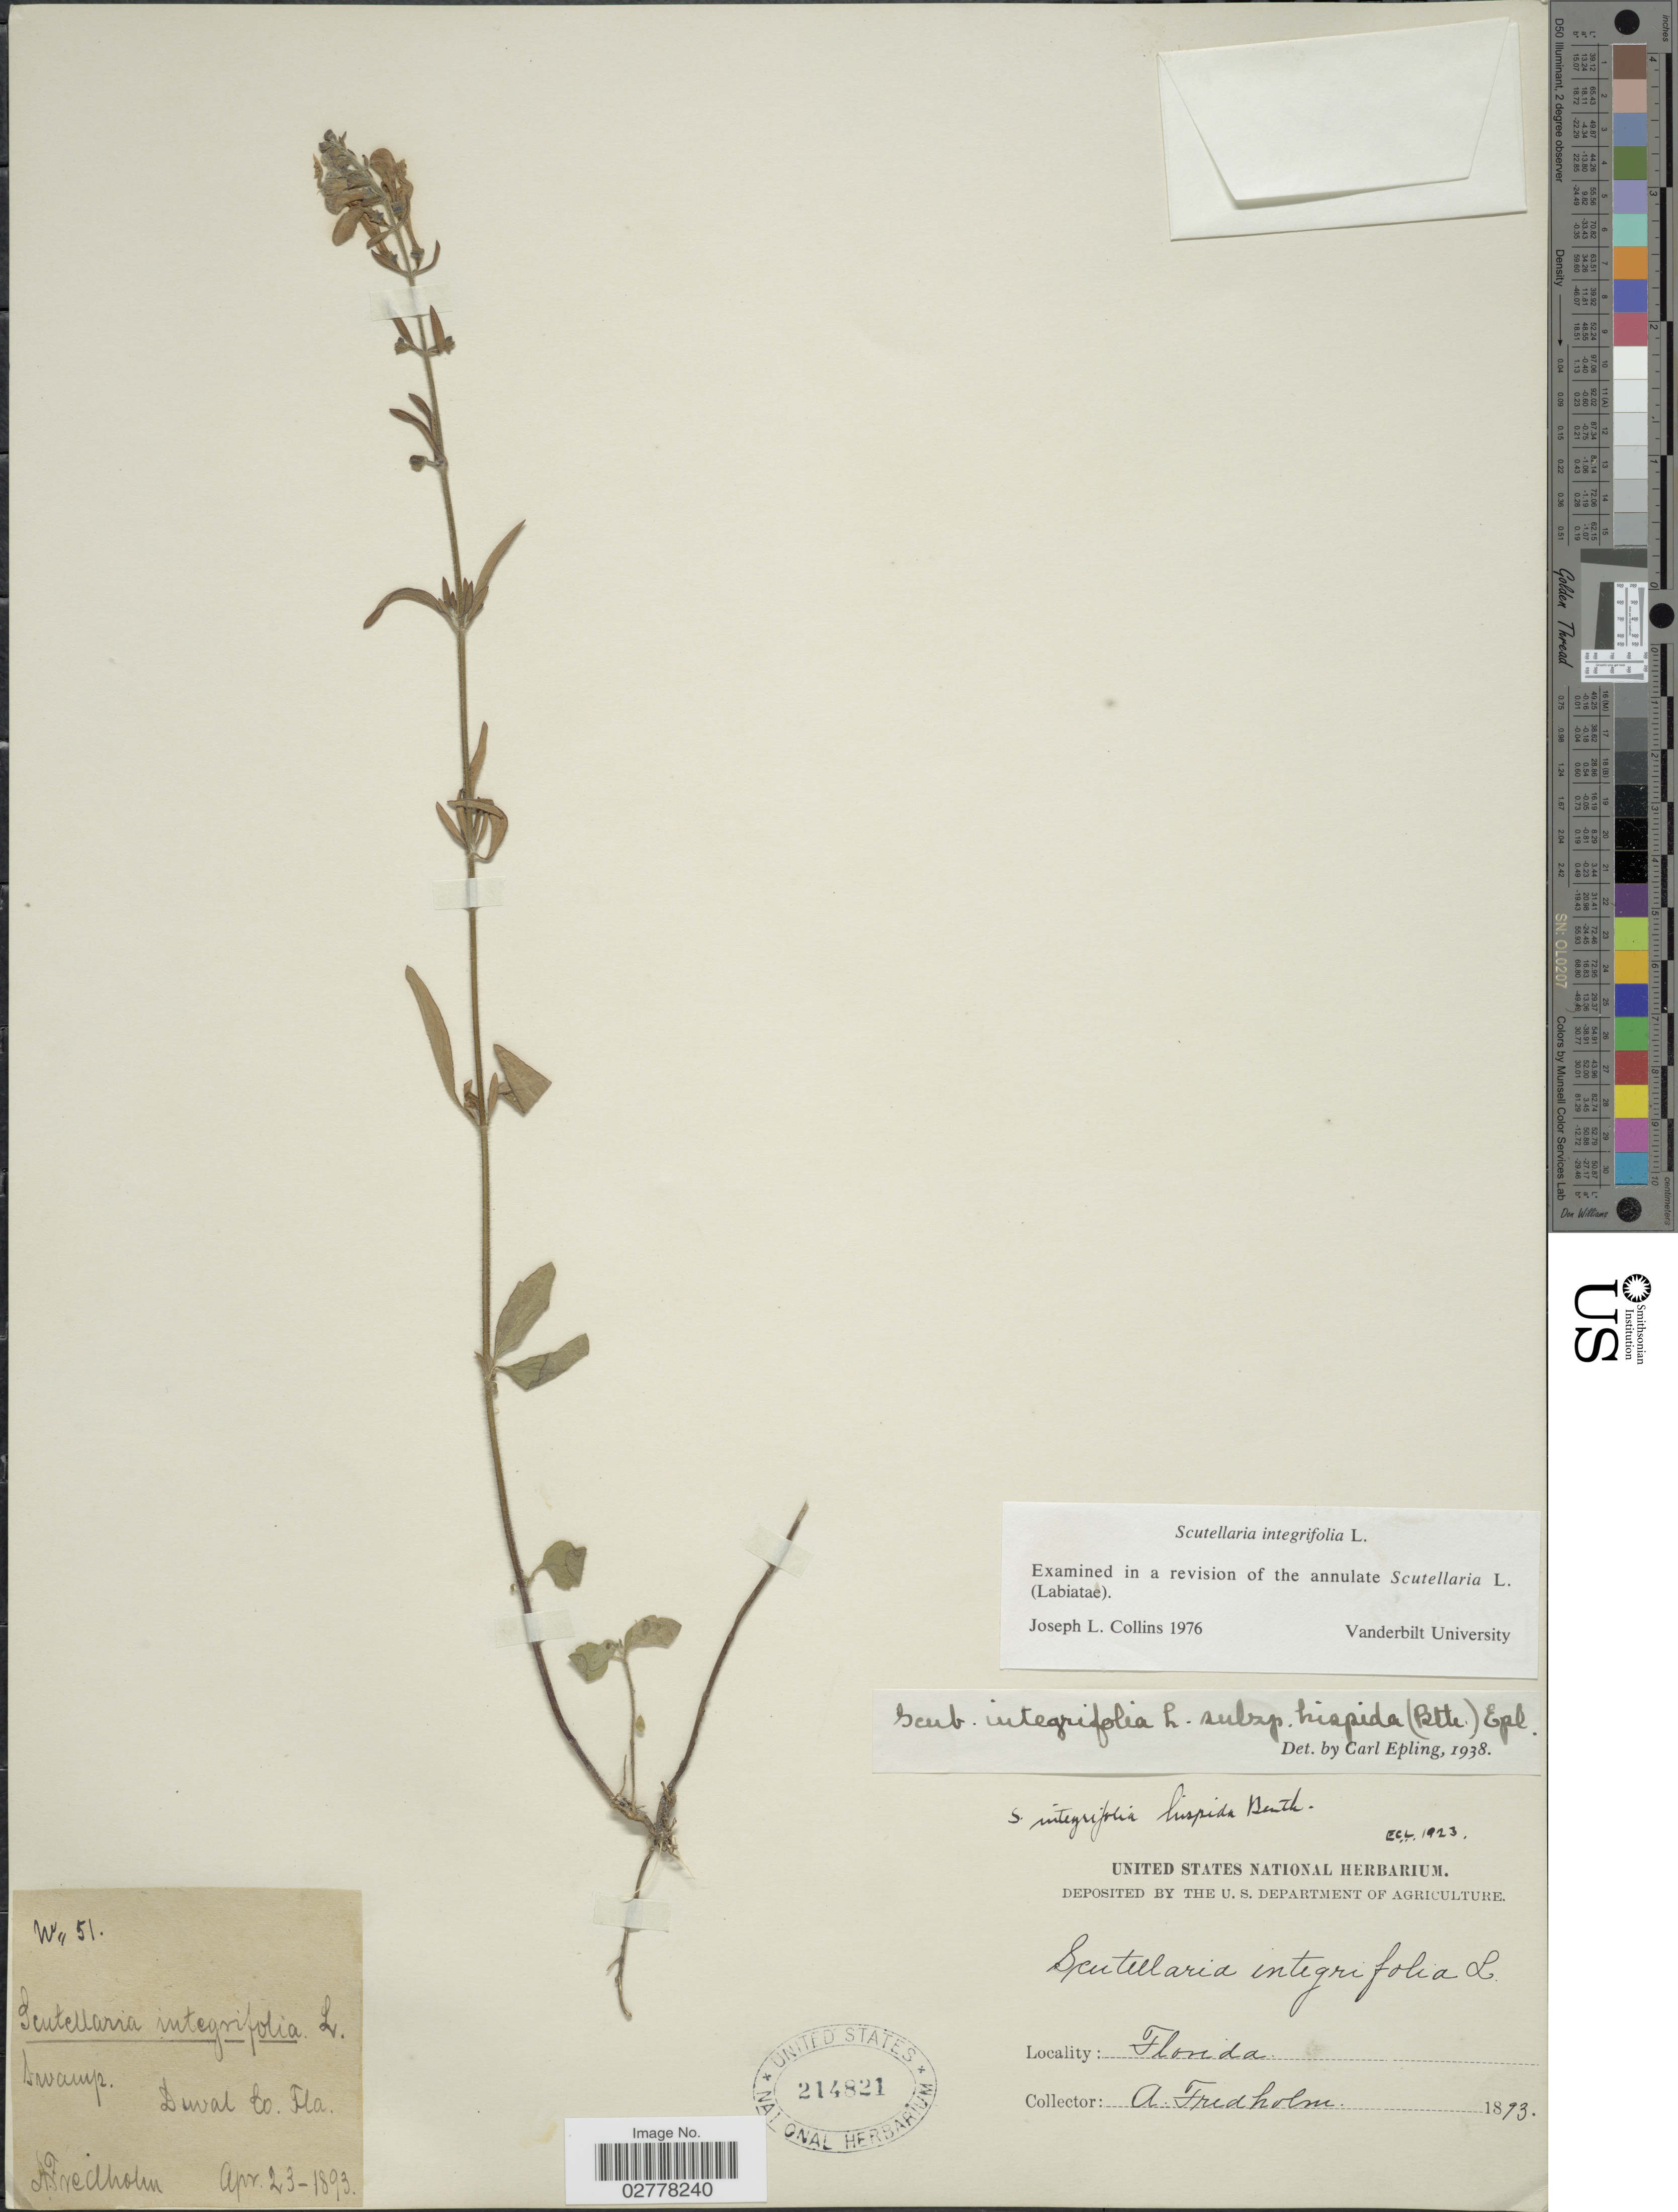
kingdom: Plantae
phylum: Tracheophyta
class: Magnoliopsida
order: Lamiales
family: Lamiaceae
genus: Scutellaria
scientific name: Scutellaria integrifolia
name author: L.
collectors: A. Fredholm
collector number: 51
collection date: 1893-04-23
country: United States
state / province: Florida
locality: Duval Co.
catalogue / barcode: US 214821